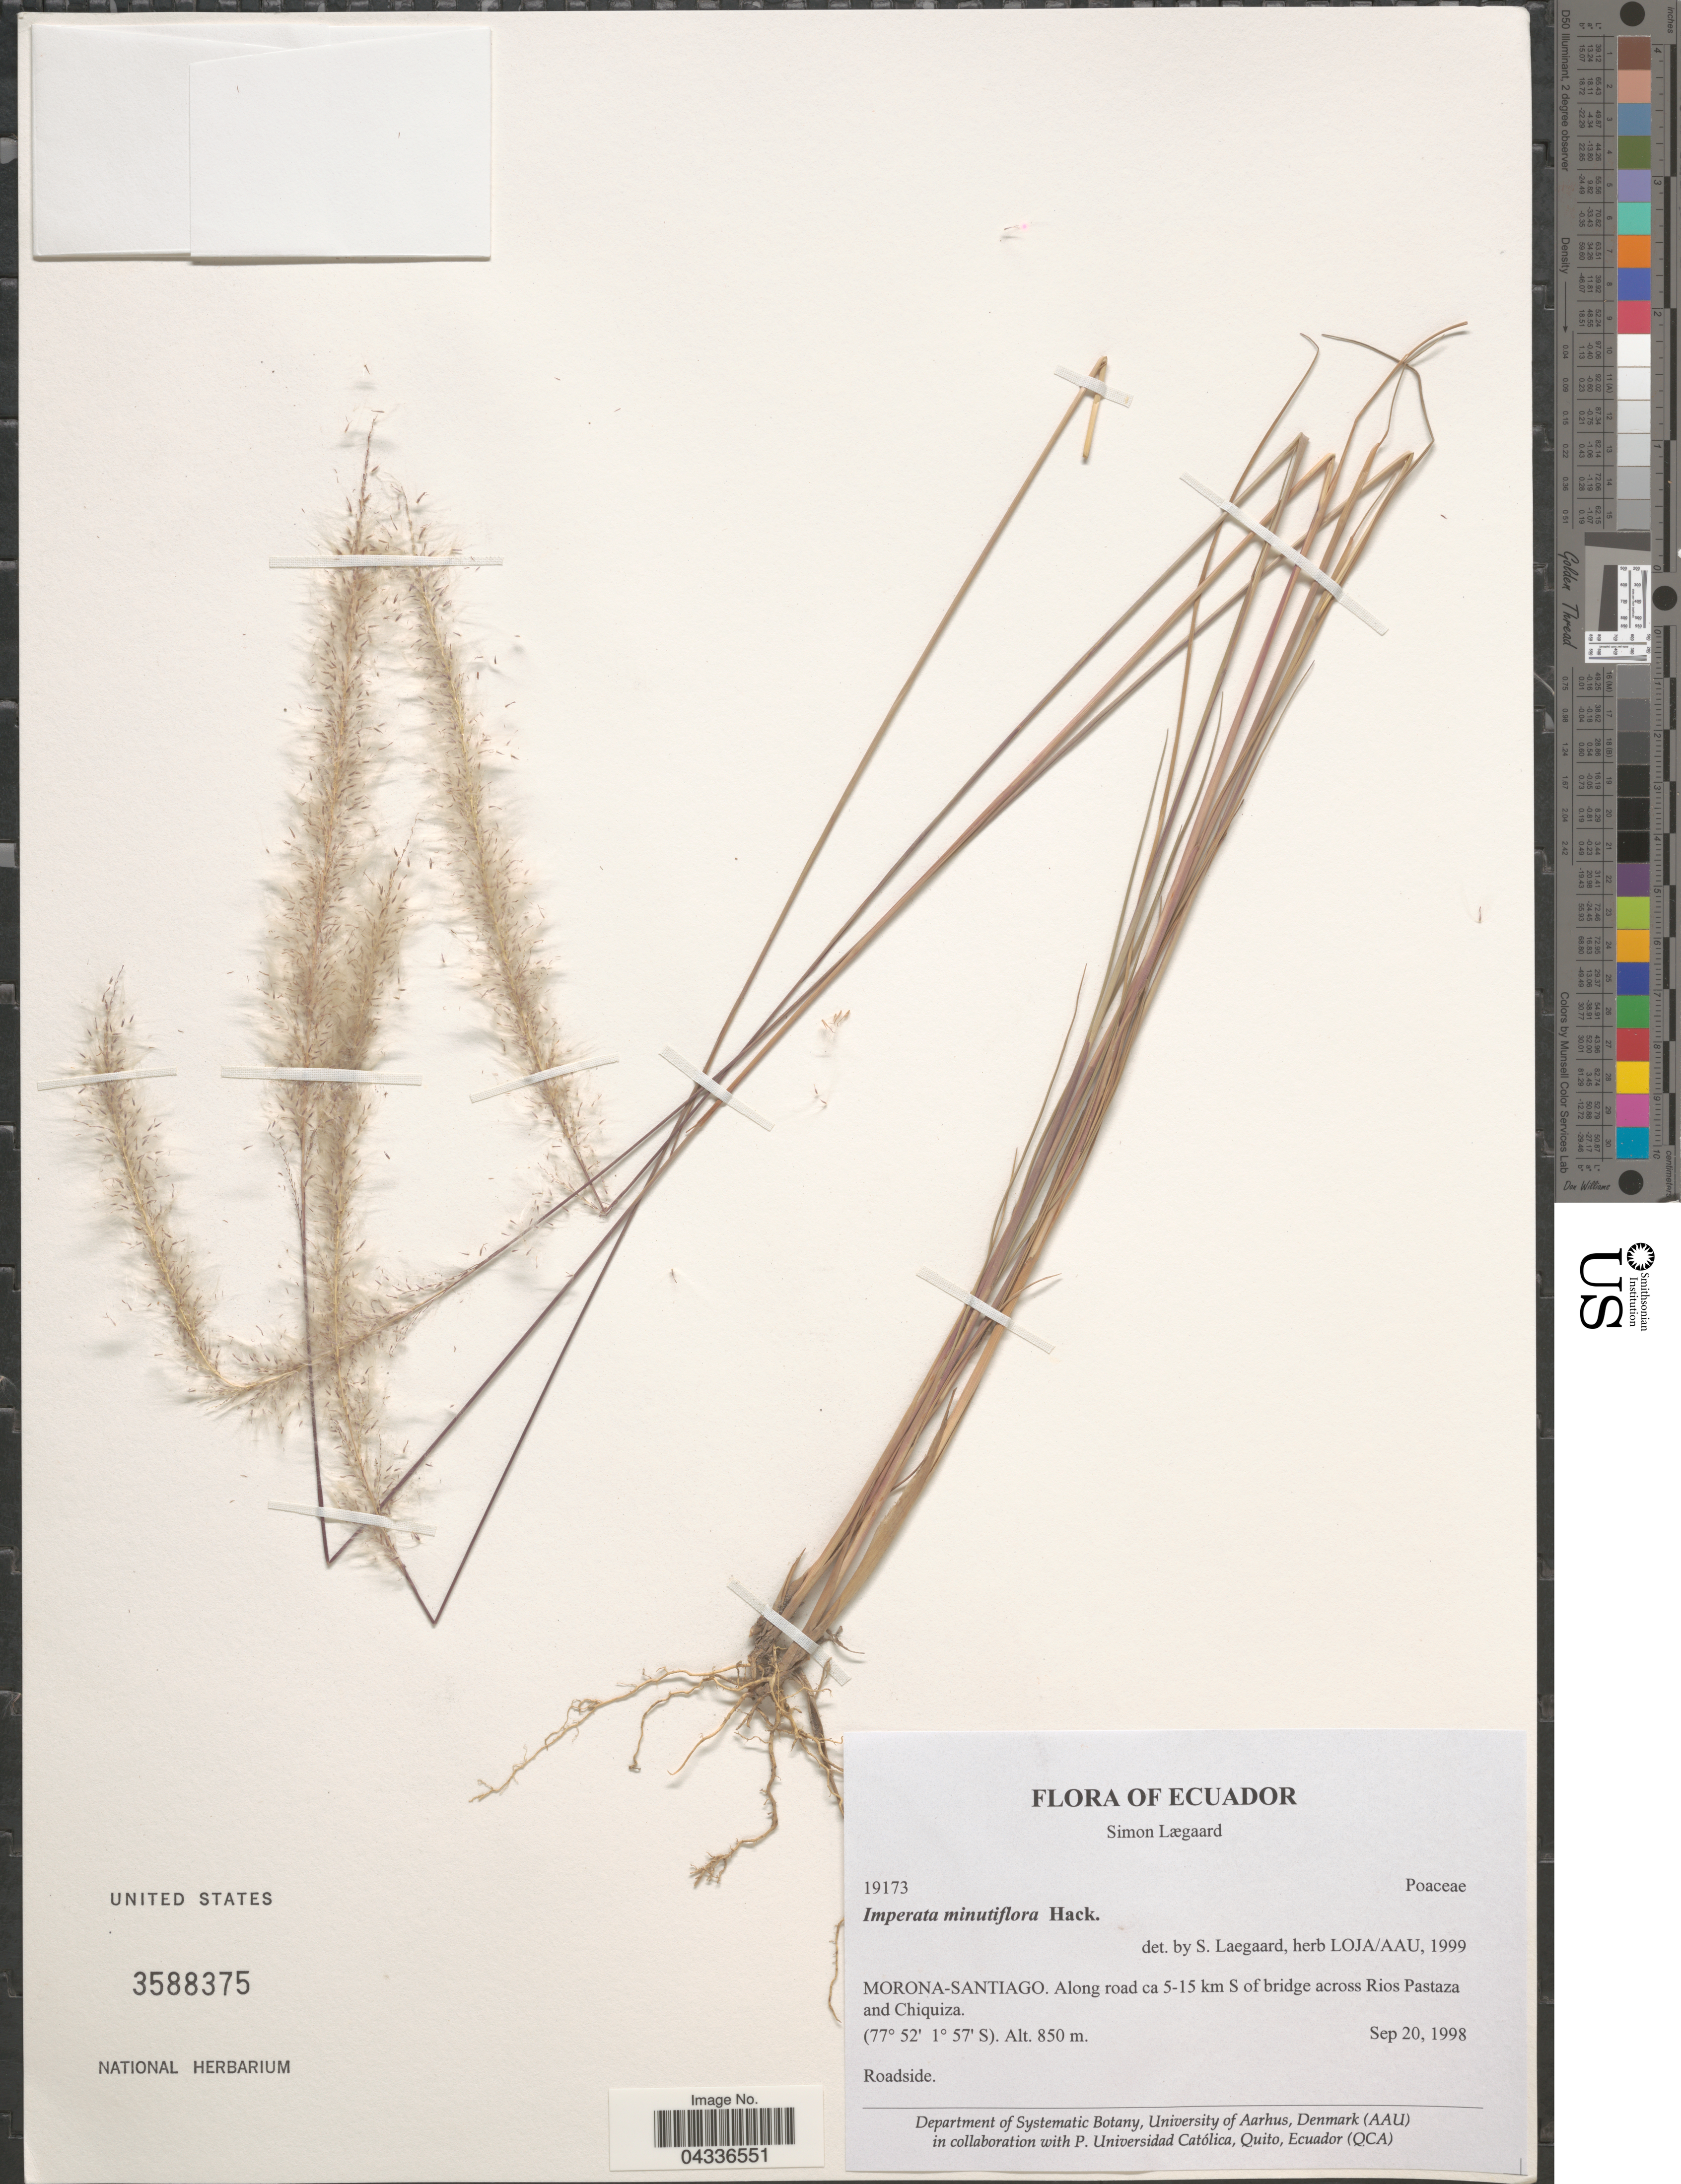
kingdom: Plantae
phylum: Tracheophyta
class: Liliopsida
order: Poales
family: Poaceae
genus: Imperata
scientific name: Imperata minutiflora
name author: Hack.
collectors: S. Lægaard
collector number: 19173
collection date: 1998-09-20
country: Ecuador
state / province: Morona-Santiago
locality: Along road ca 5-15 km S of bridge across Rios Pastaza and Chiquiza. Roadside.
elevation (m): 850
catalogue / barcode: US 3588375